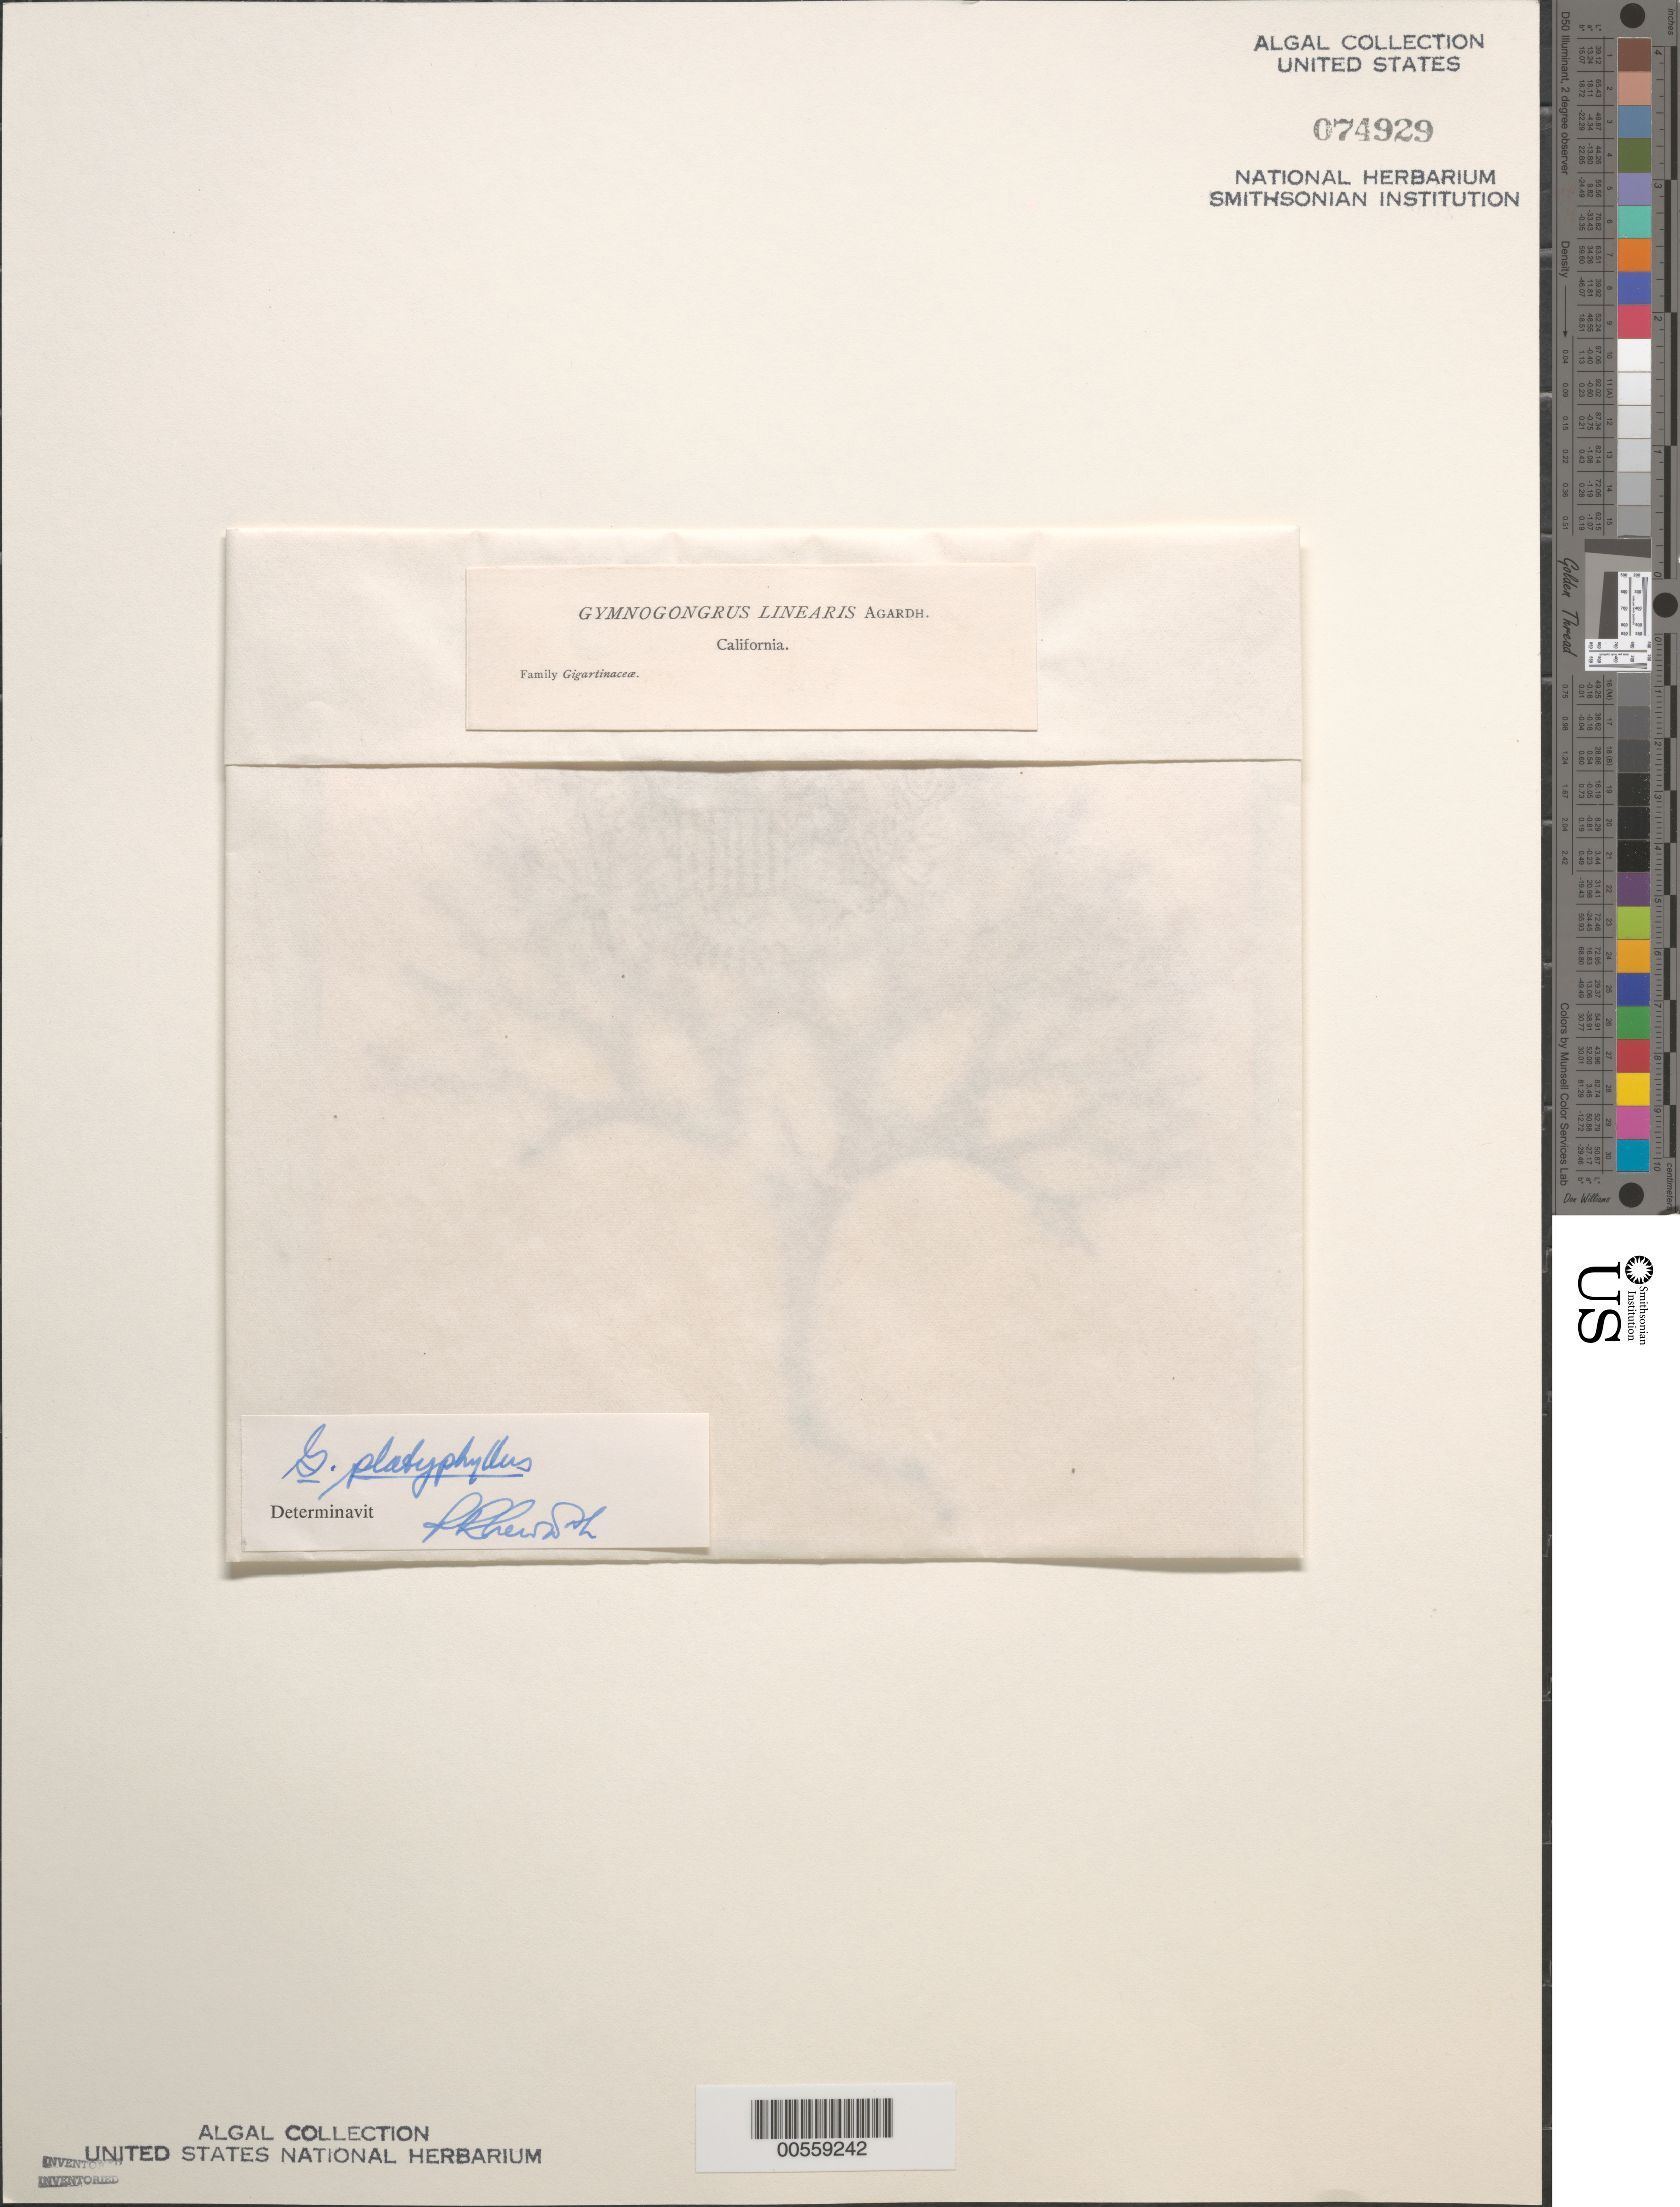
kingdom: Plantae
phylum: Rhodophyta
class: Florideophyceae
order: Gigartinales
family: Phyllophoraceae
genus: Gymnogongrus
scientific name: Gymnogongrus platyphyllus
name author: N.L. Gardner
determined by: Newroth, P. R.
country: United States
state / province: California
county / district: San Diego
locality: False Bay, San Diego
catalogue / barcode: US 74929